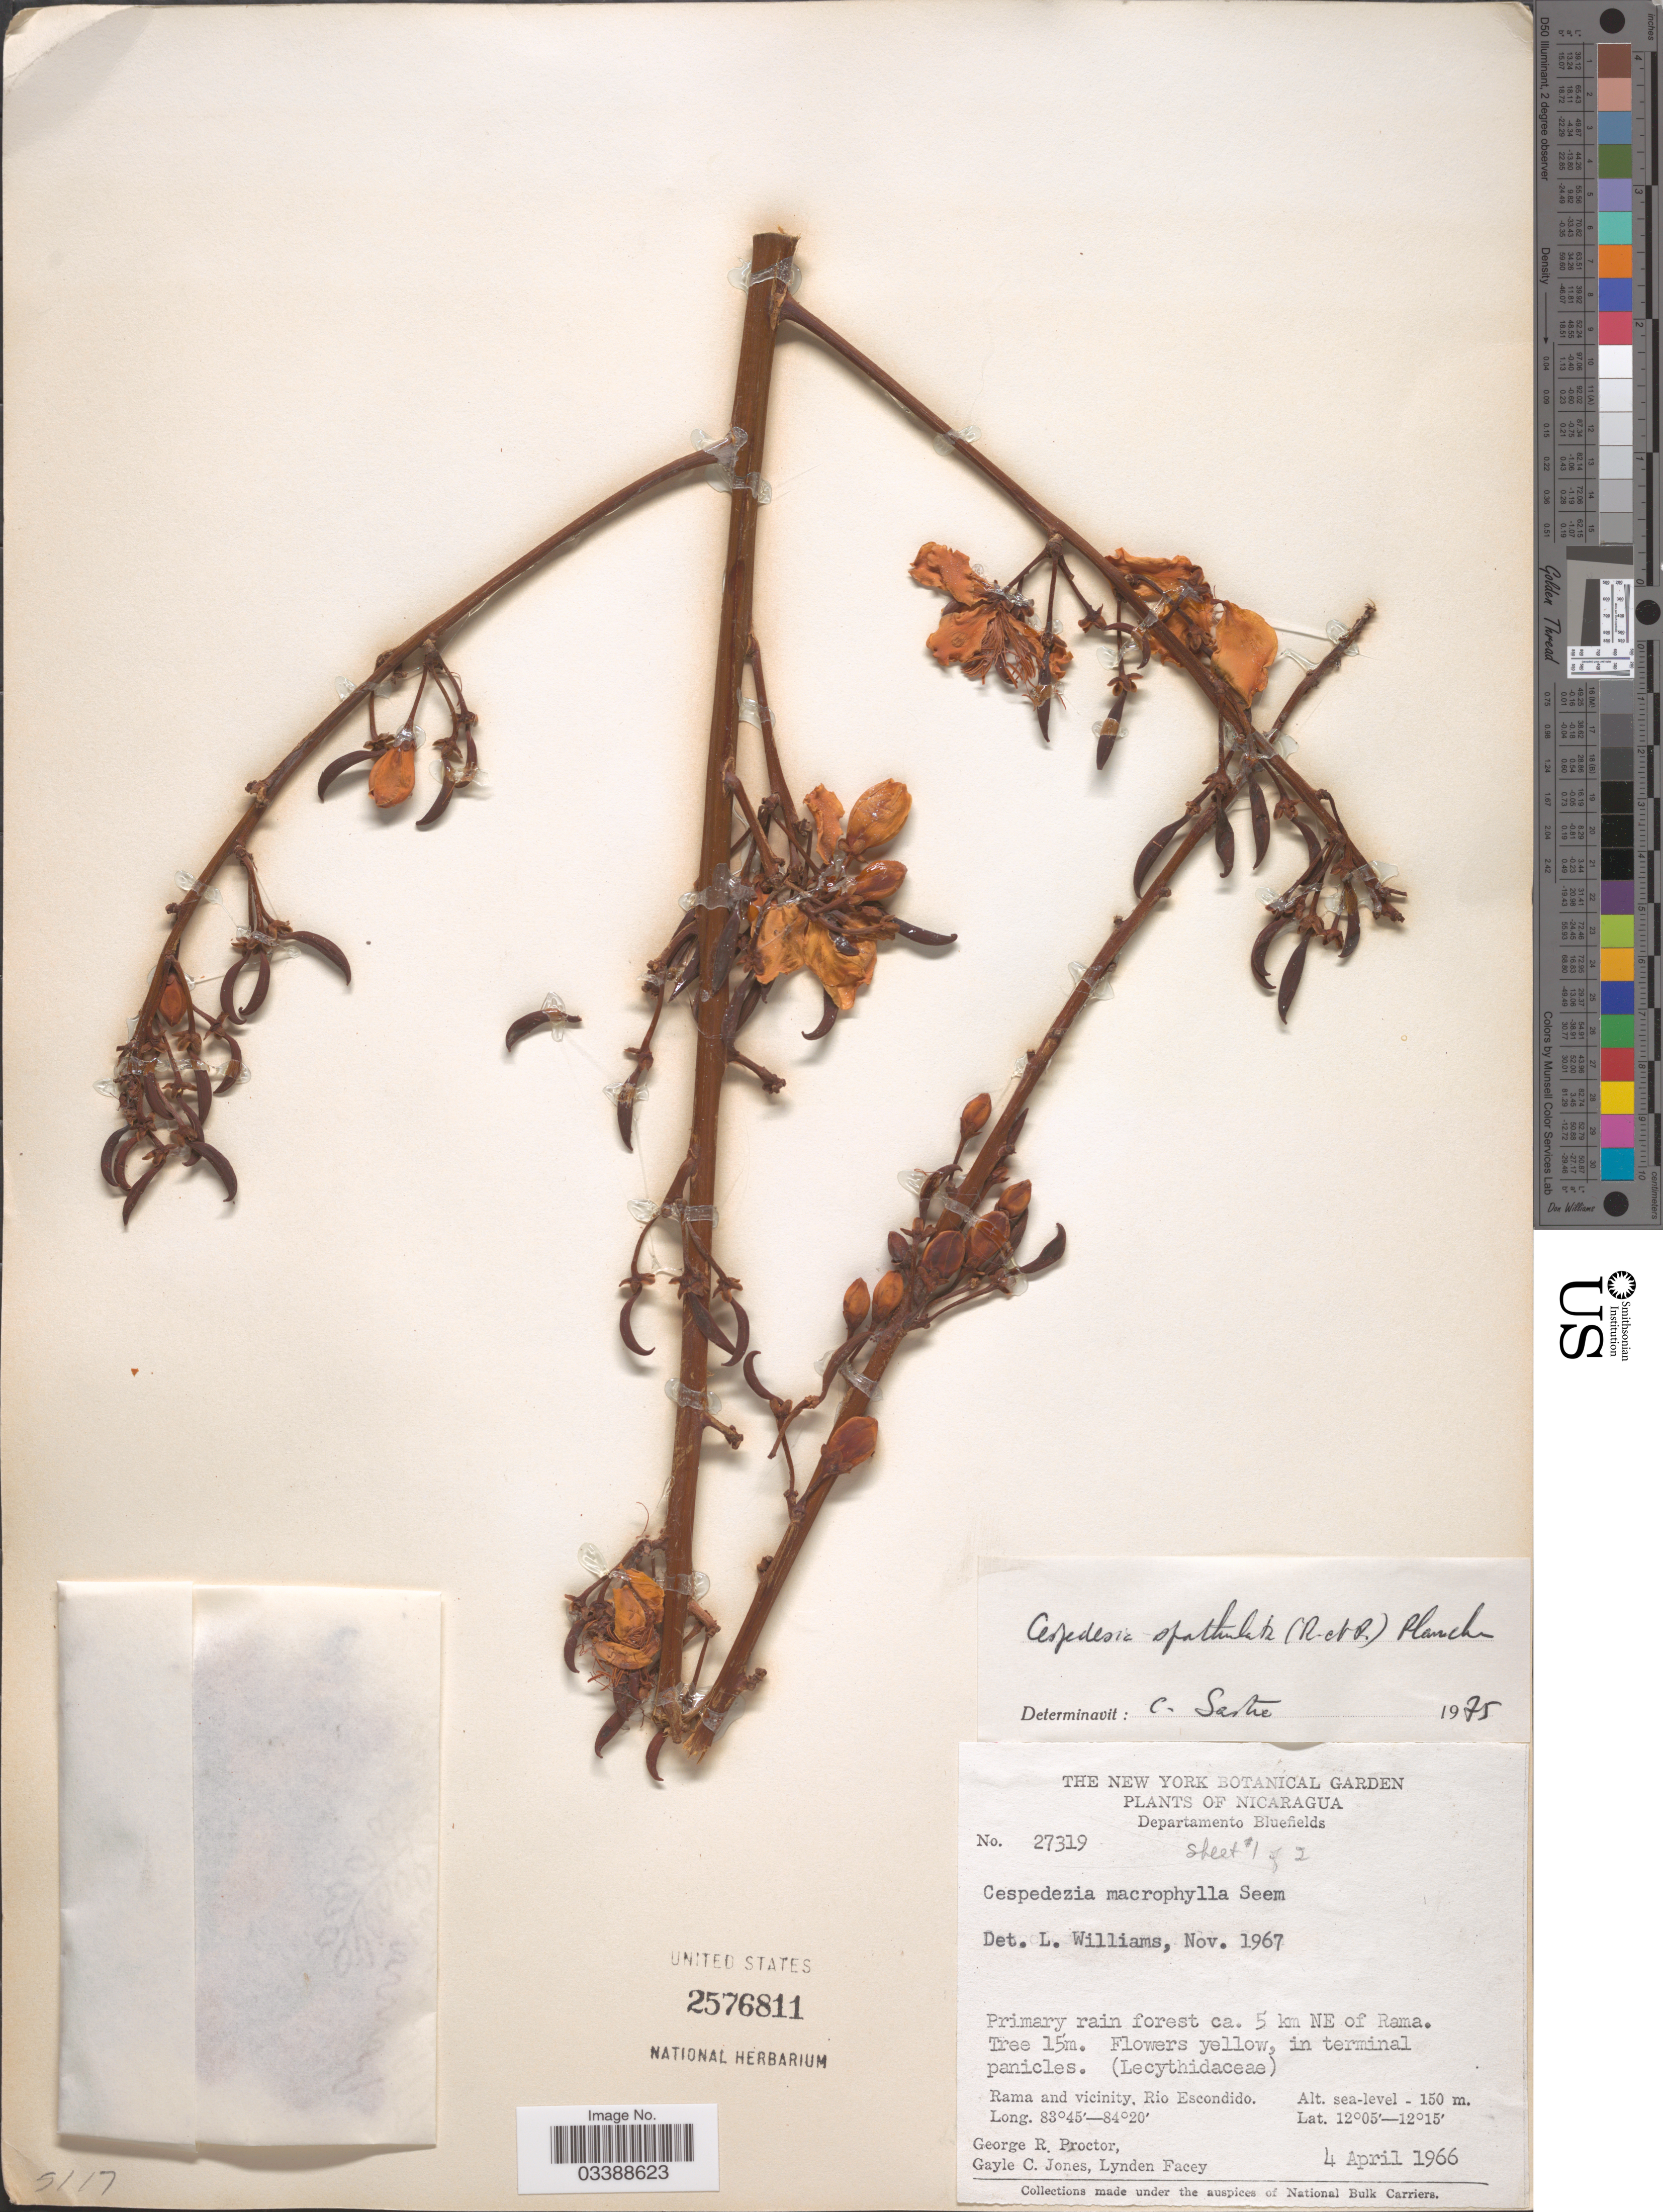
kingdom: Plantae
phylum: Tracheophyta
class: Magnoliopsida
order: Malpighiales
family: Ochnaceae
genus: Cespedesia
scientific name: Cespedesia spathulata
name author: (Ruiz & Pav.) Planch.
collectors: G. R. Proctor, G. C. Jones & L. Facey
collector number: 27319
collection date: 1966-04-04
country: Nicaragua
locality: Departamento Bluefields. Primary rain forest ca. 5 km NE of Rama. Rama and vicinity, Rio Escondido.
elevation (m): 0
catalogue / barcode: US 2576811